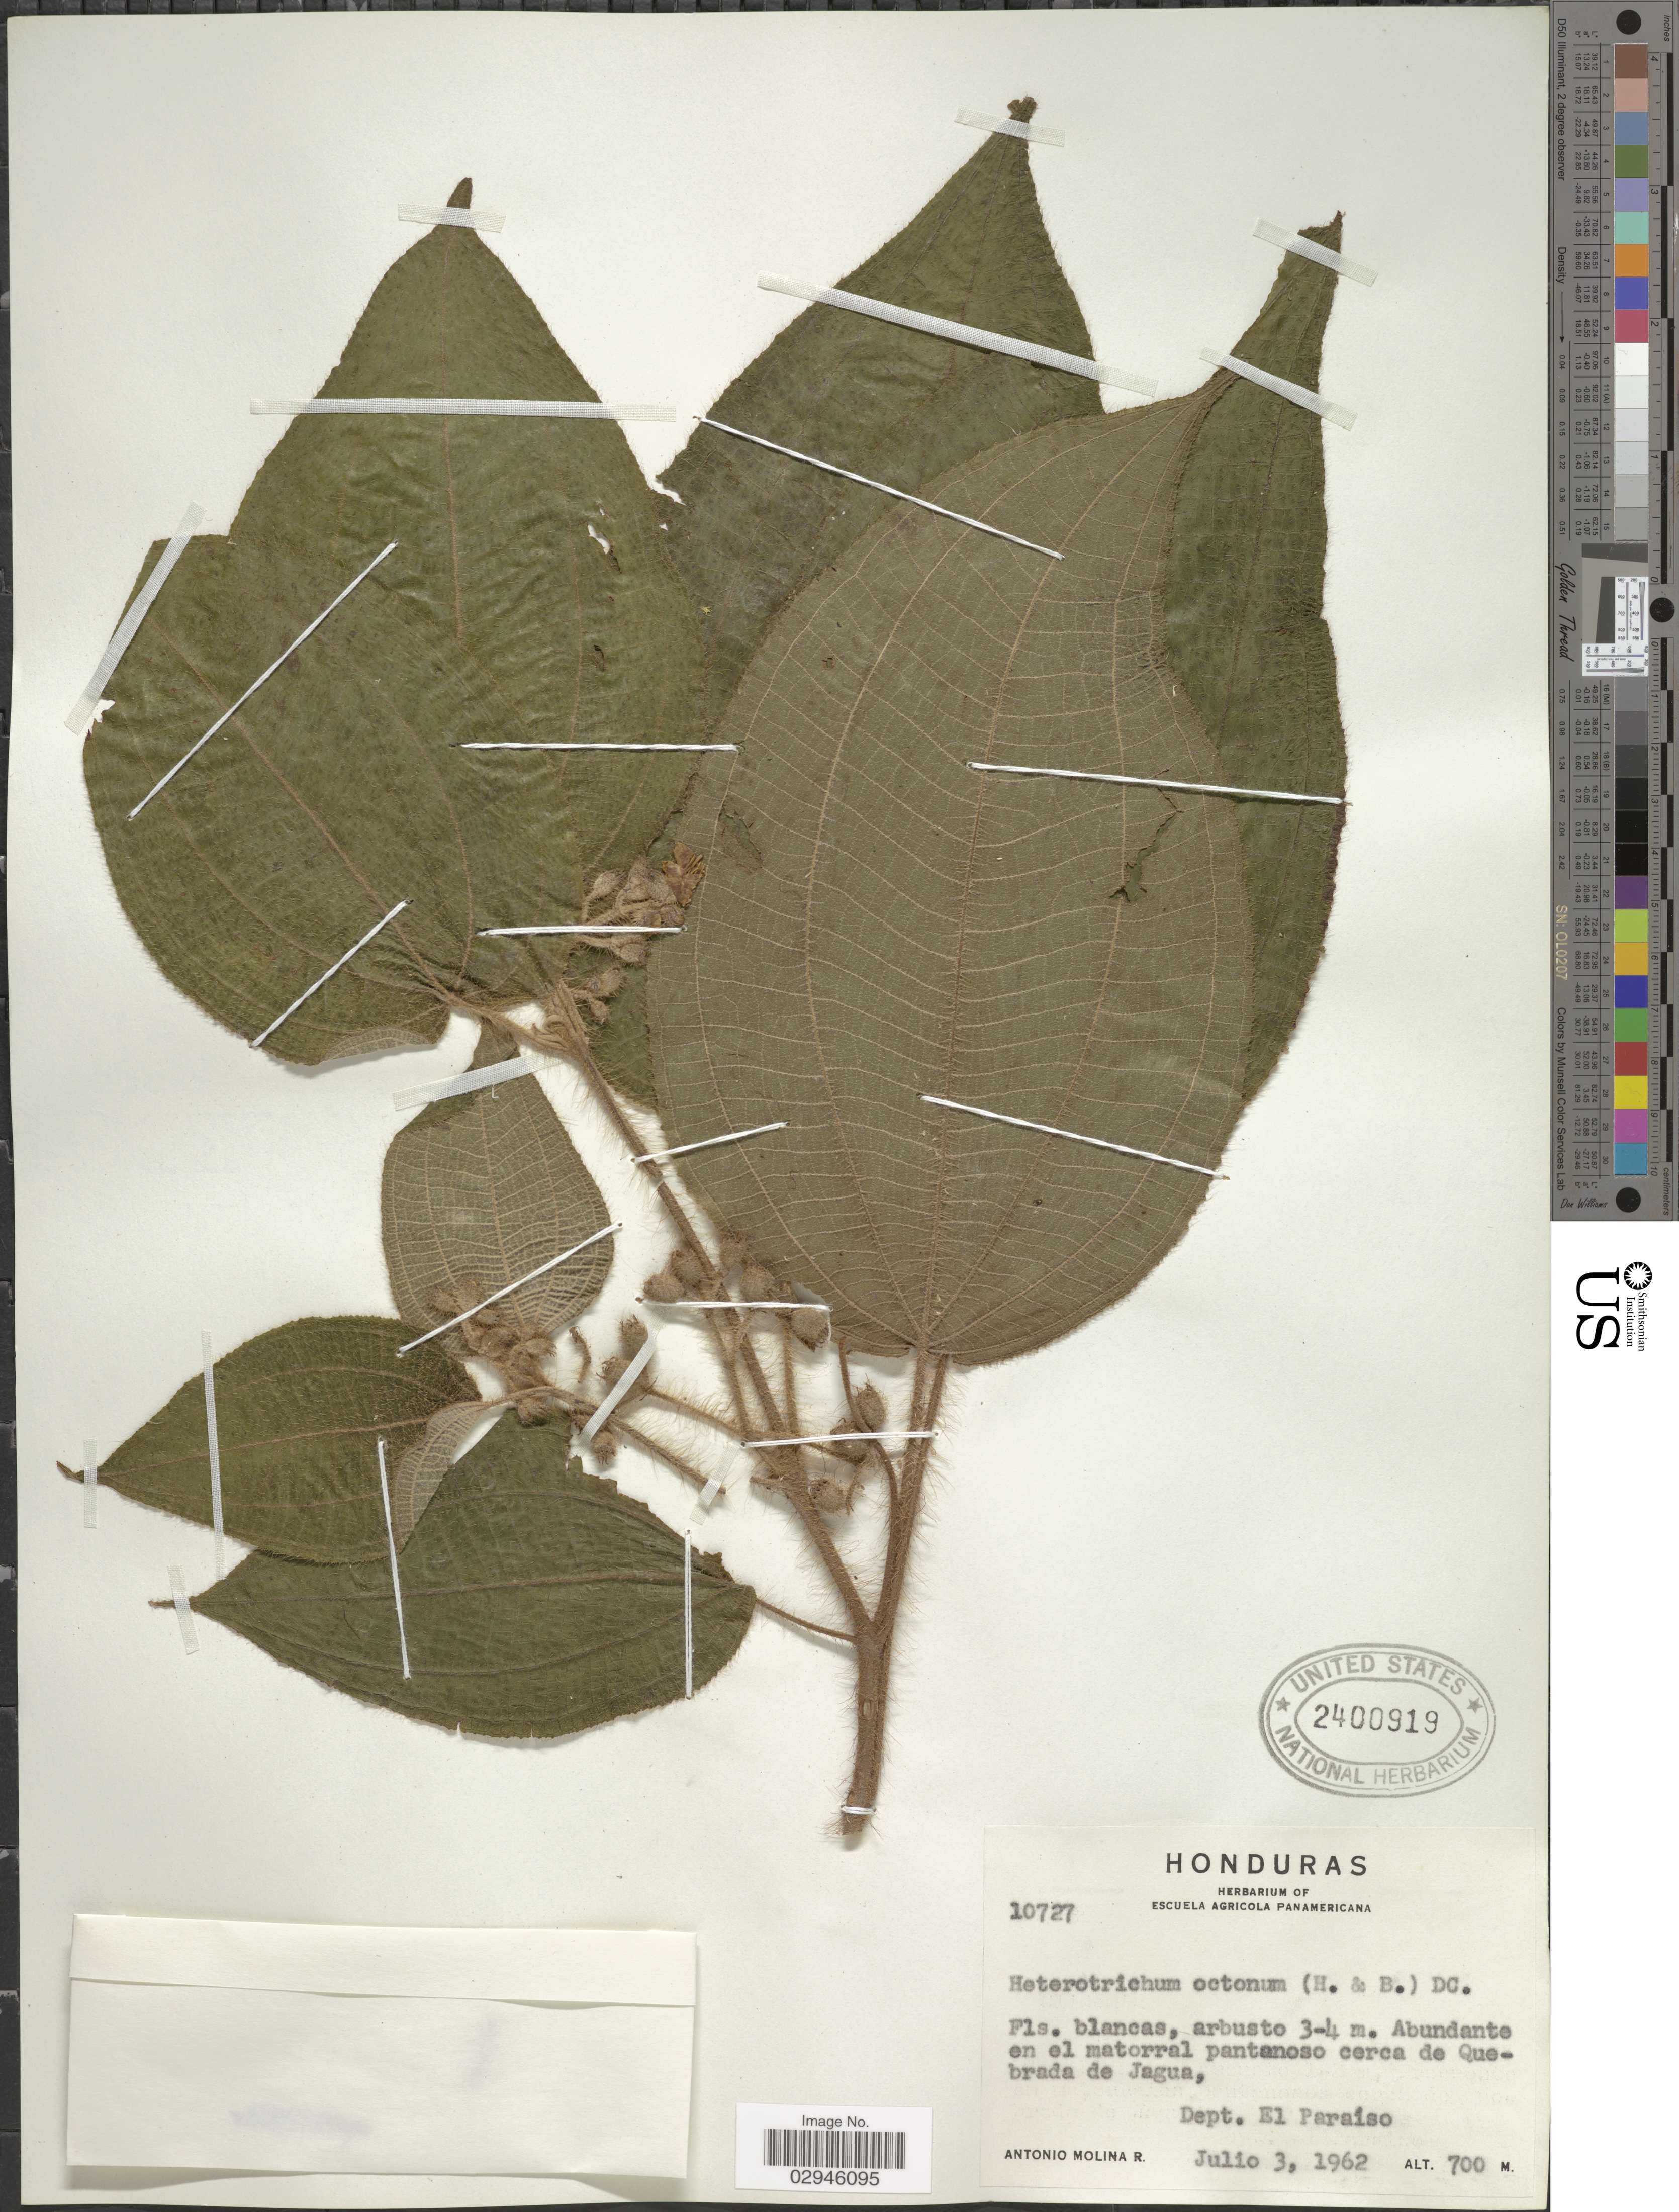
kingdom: Plantae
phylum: Tracheophyta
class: Magnoliopsida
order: Myrtales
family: Melastomataceae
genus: Heterotrichum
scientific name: Heterotrichum octonum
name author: (Bonpl.) DC.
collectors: A. Molina R.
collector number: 10727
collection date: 1962-07-03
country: Honduras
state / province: El Paraíso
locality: Cerca de Quebrada de Jagua, Dept. El Paraíso.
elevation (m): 700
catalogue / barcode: US 2400919